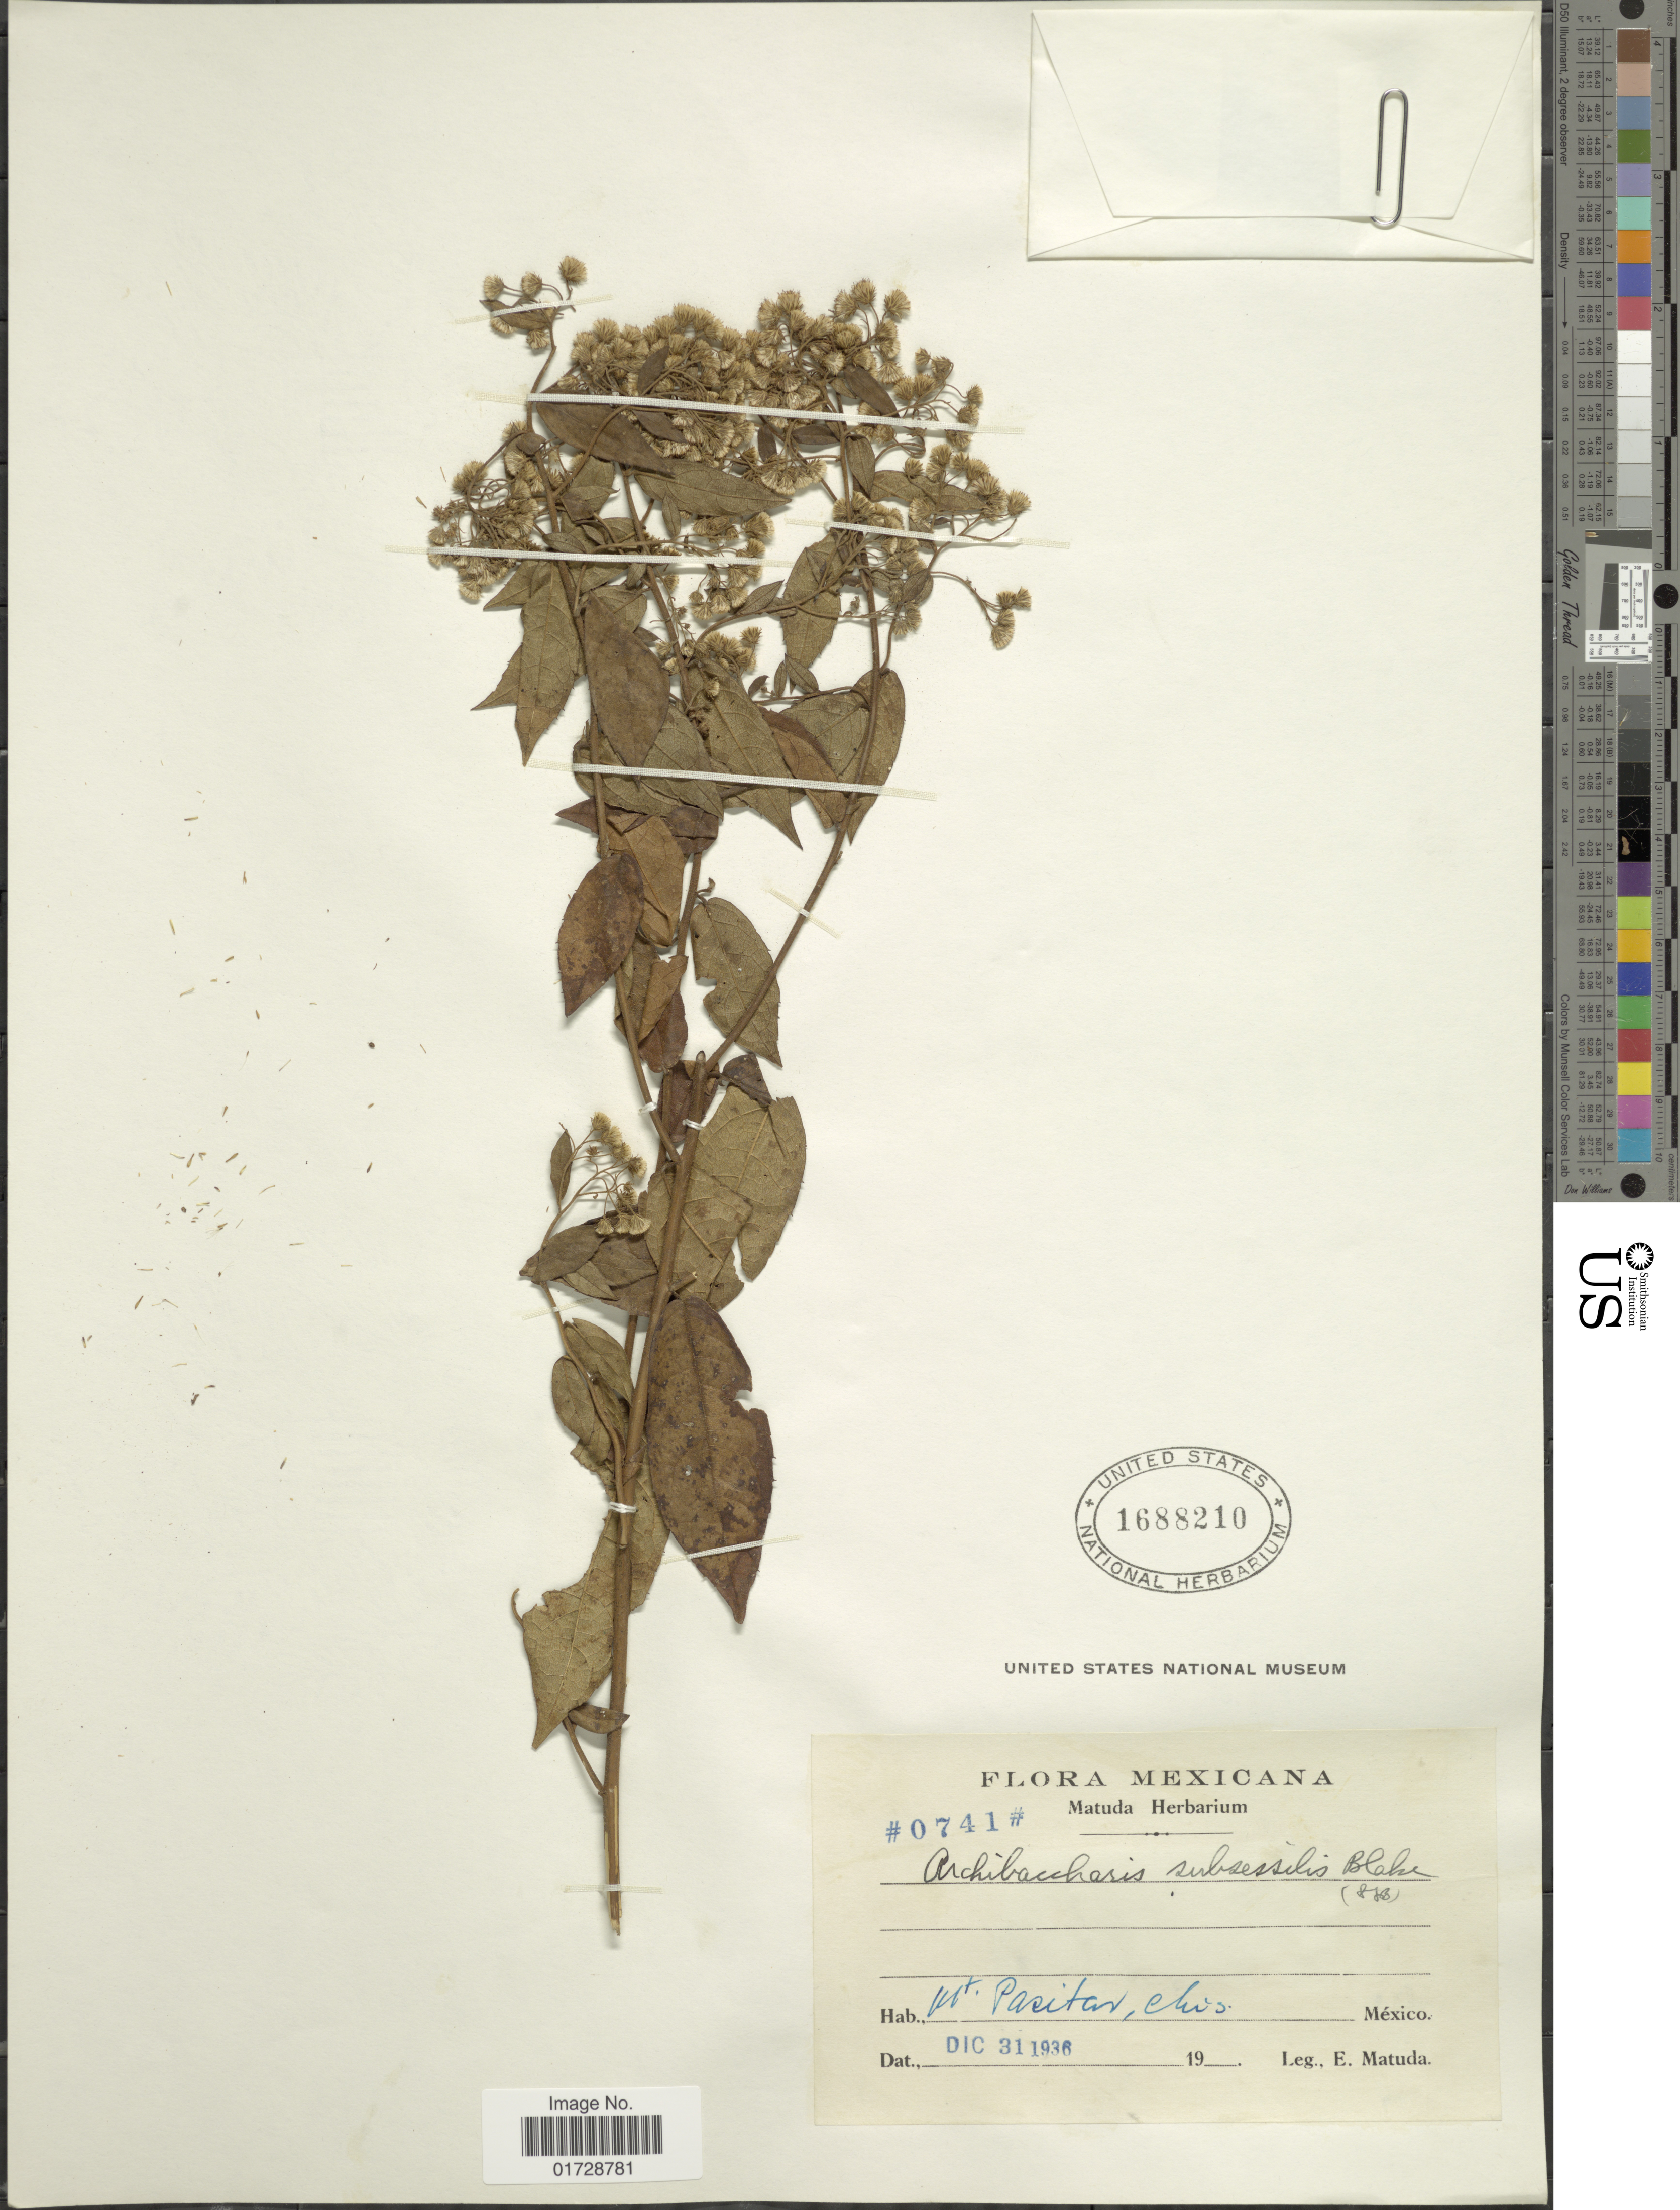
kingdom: Plantae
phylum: Tracheophyta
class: Magnoliopsida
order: Asterales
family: Asteraceae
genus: Archibaccharis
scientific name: Archibaccharis subsessilis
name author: S.F. Blake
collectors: E. Matuda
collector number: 0741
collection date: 1936-12-31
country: Mexico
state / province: Chiapas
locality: Mt. Pasital Chis.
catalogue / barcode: US 1688210